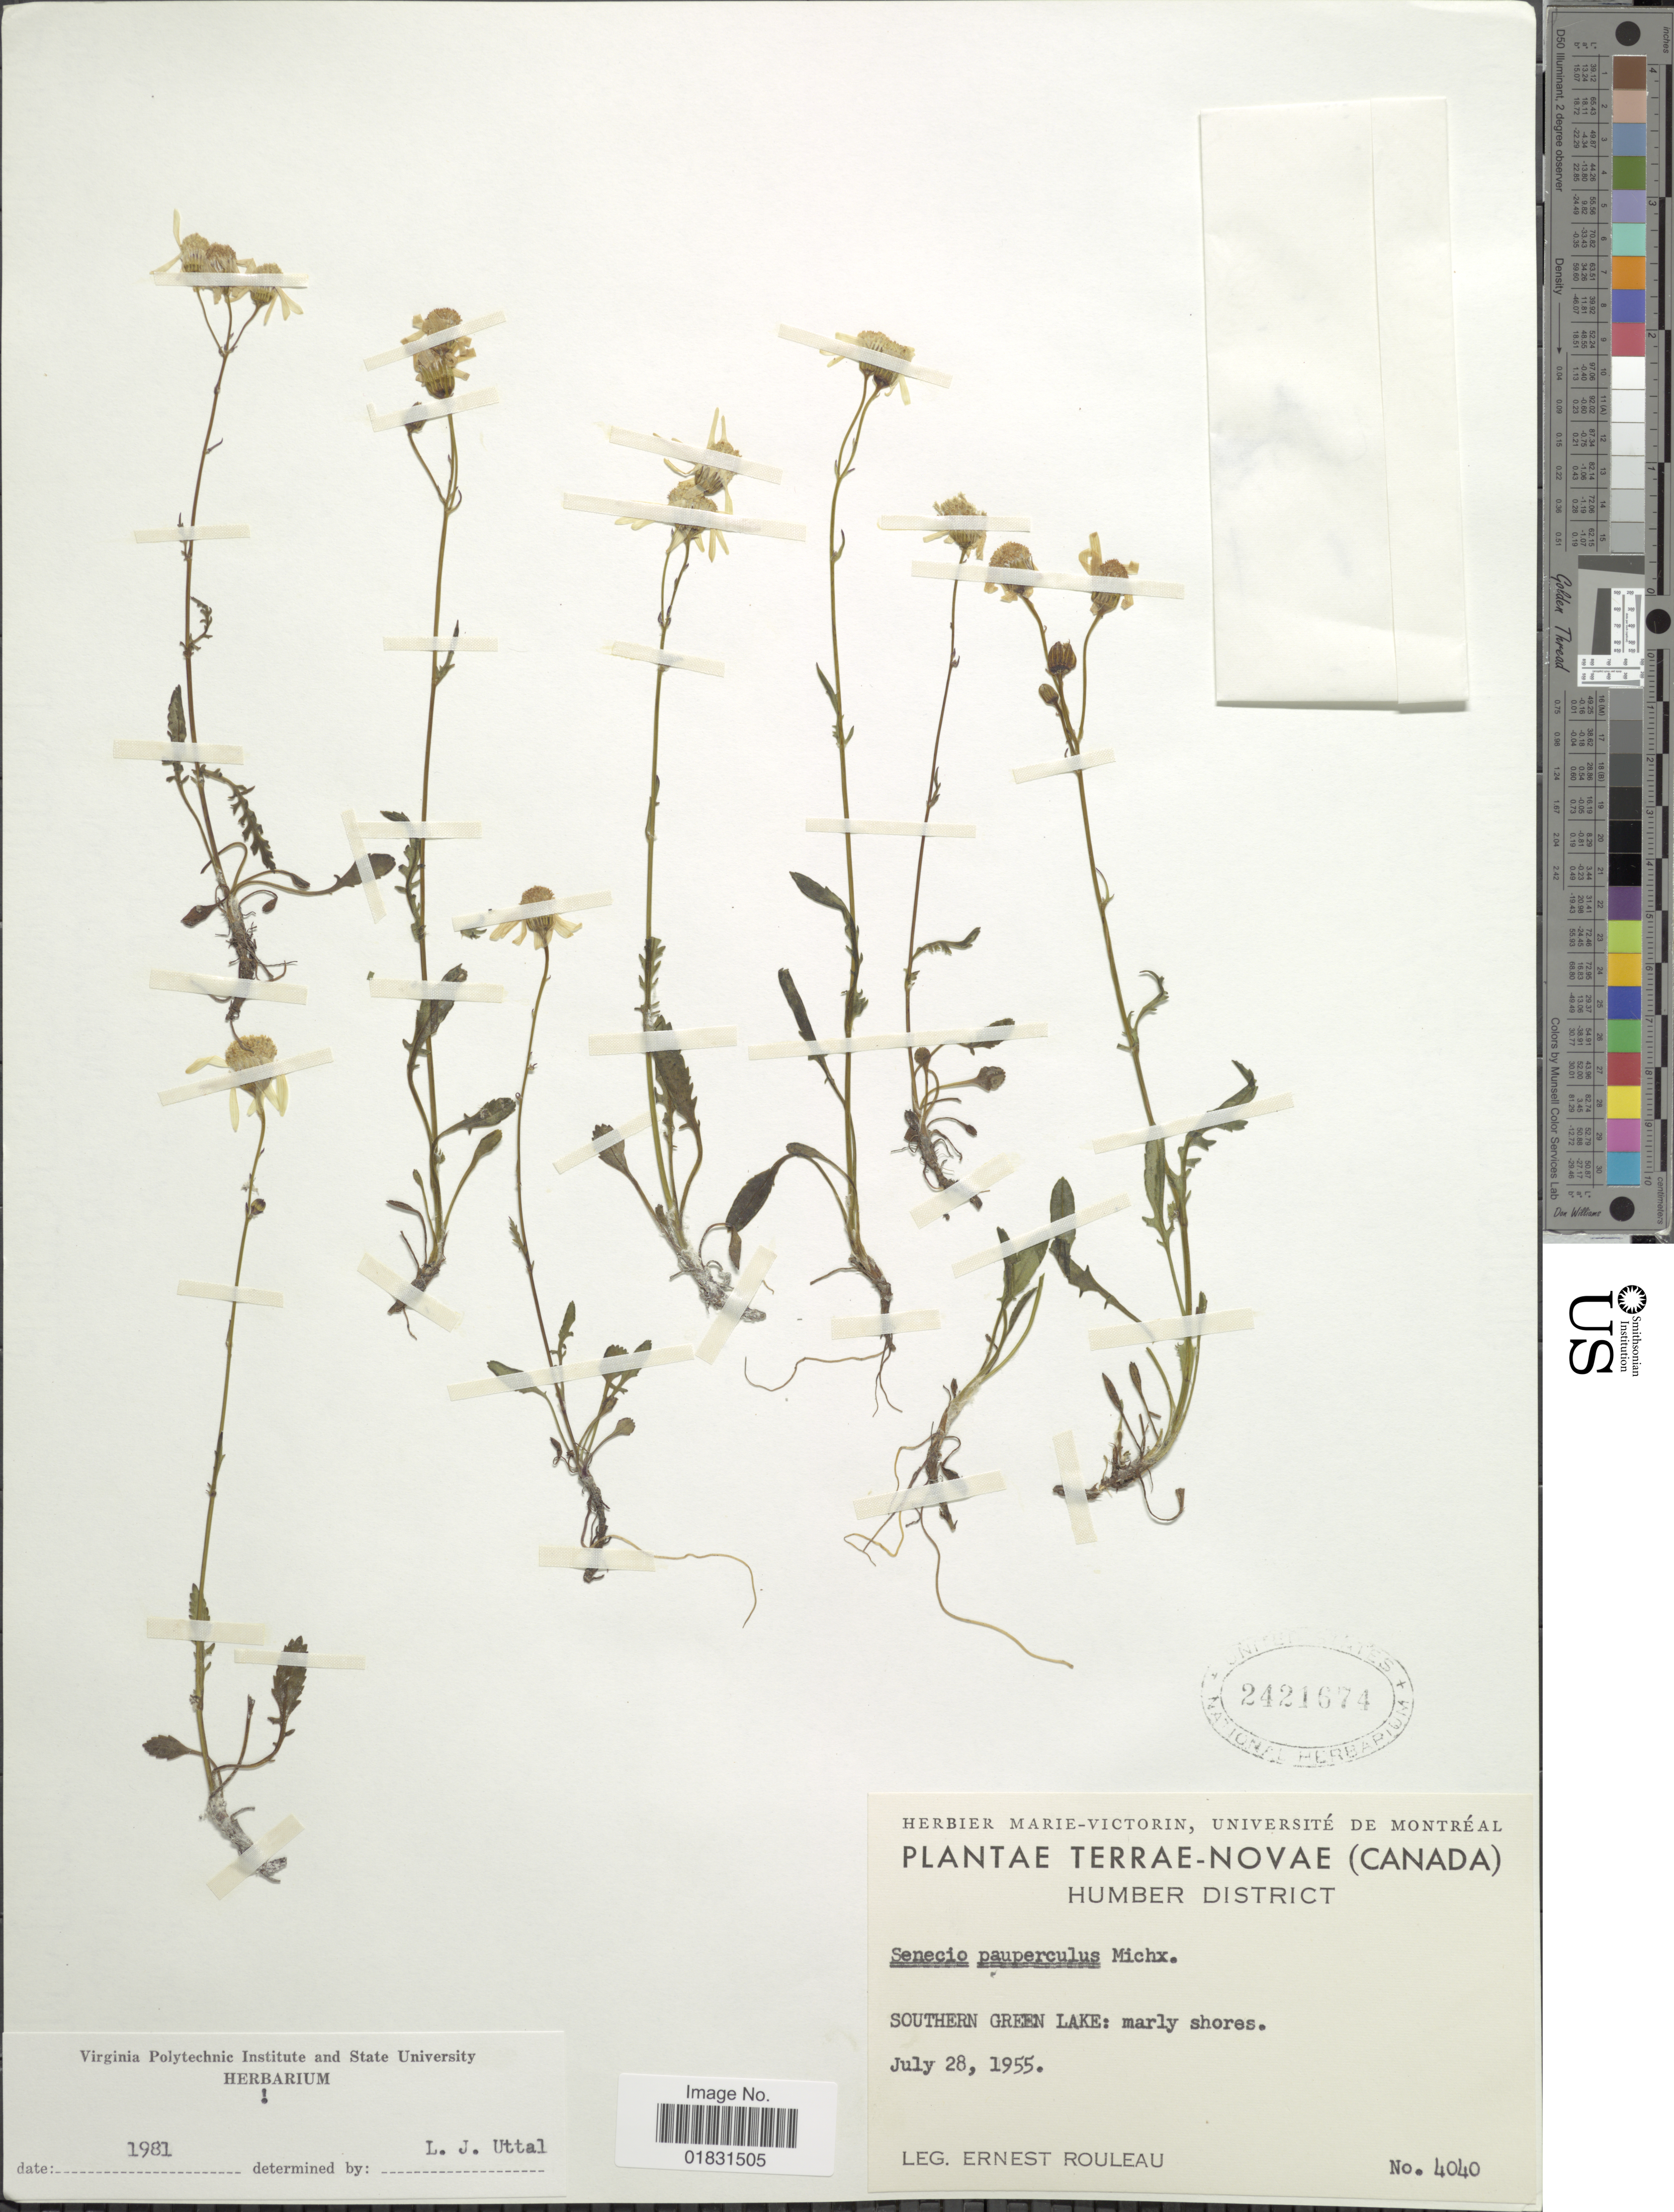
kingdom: Plantae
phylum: Tracheophyta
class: Magnoliopsida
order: Asterales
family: Asteraceae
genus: Packera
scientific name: Packera paupercula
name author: (Michx.) Á. Löve & D. Löve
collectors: J. Rouleau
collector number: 4040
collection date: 1955-07-28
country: Canada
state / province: Newfoundland and Labrador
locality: Terrea-Novae, Humbert District, Southern Green Lake: marly shores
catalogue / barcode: US 2421674